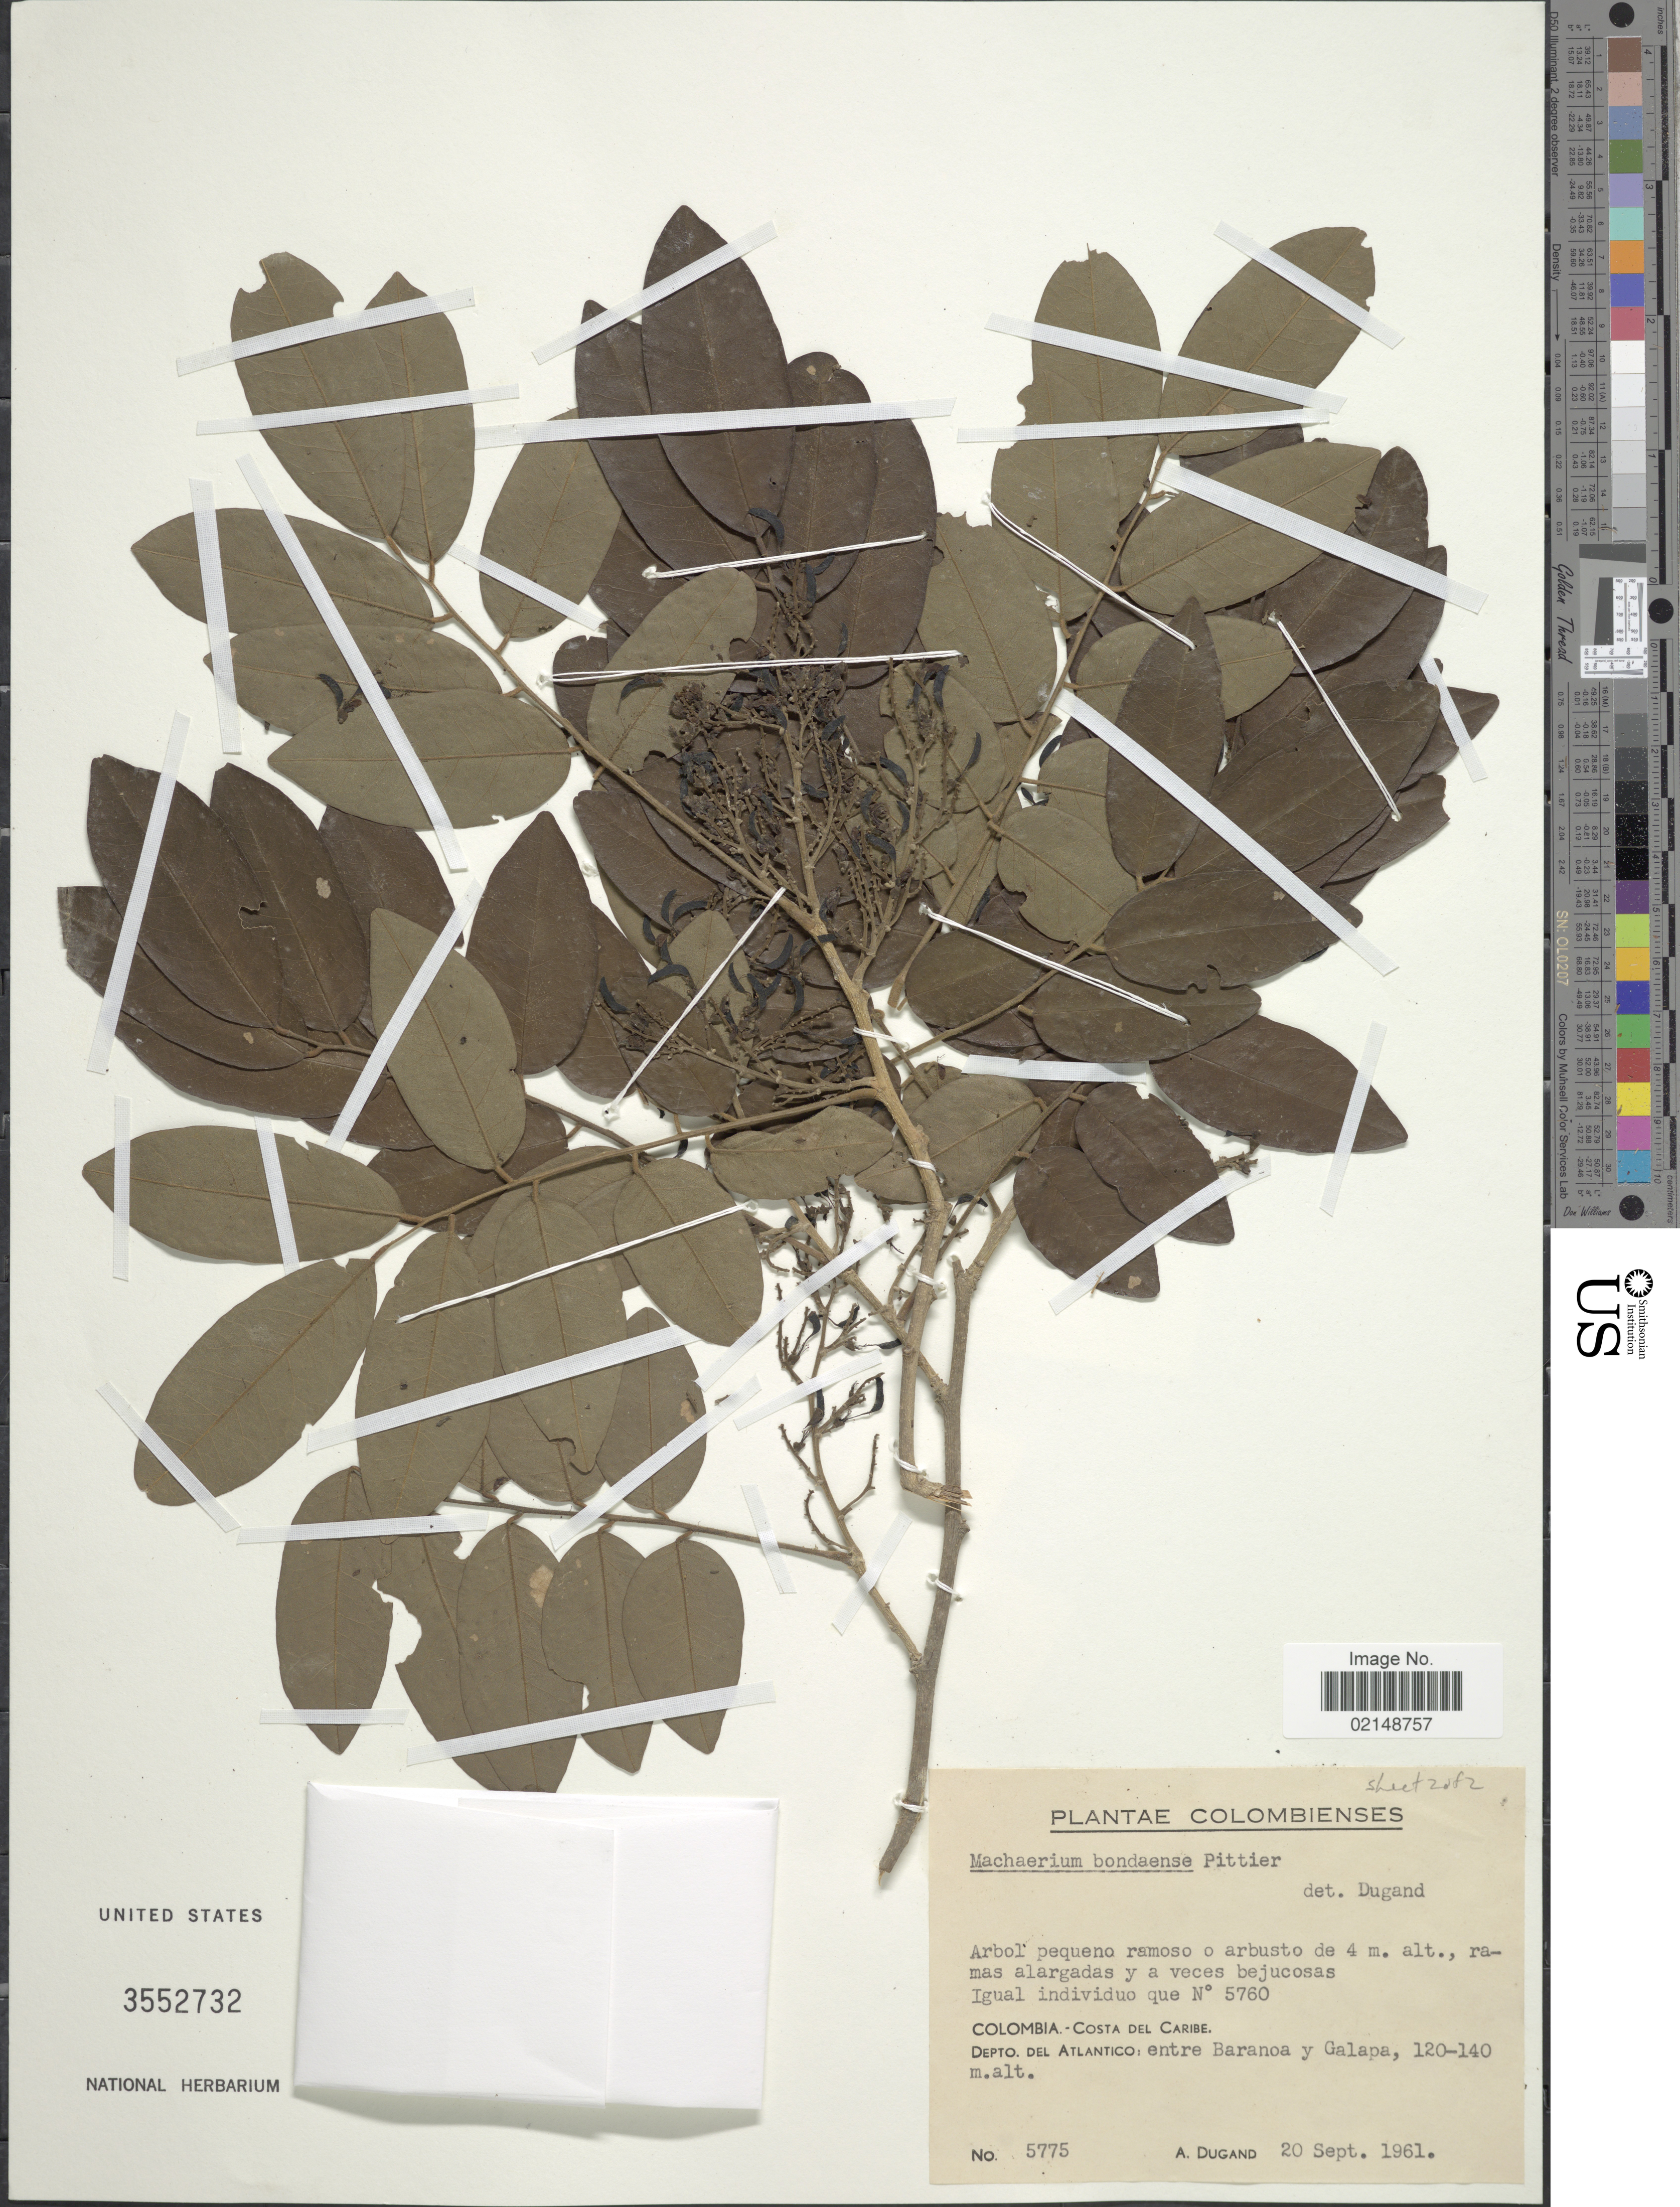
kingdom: Plantae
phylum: Tracheophyta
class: Magnoliopsida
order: Fabales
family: Fabaceae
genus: Machaerium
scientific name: Machaerium bondaense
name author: Pittier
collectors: A. Dugand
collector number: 5775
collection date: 1961-09-20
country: Colombia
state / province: Atlántico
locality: Costa del Caribe, entre Baranoa y Galapa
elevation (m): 120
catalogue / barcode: US 3552732